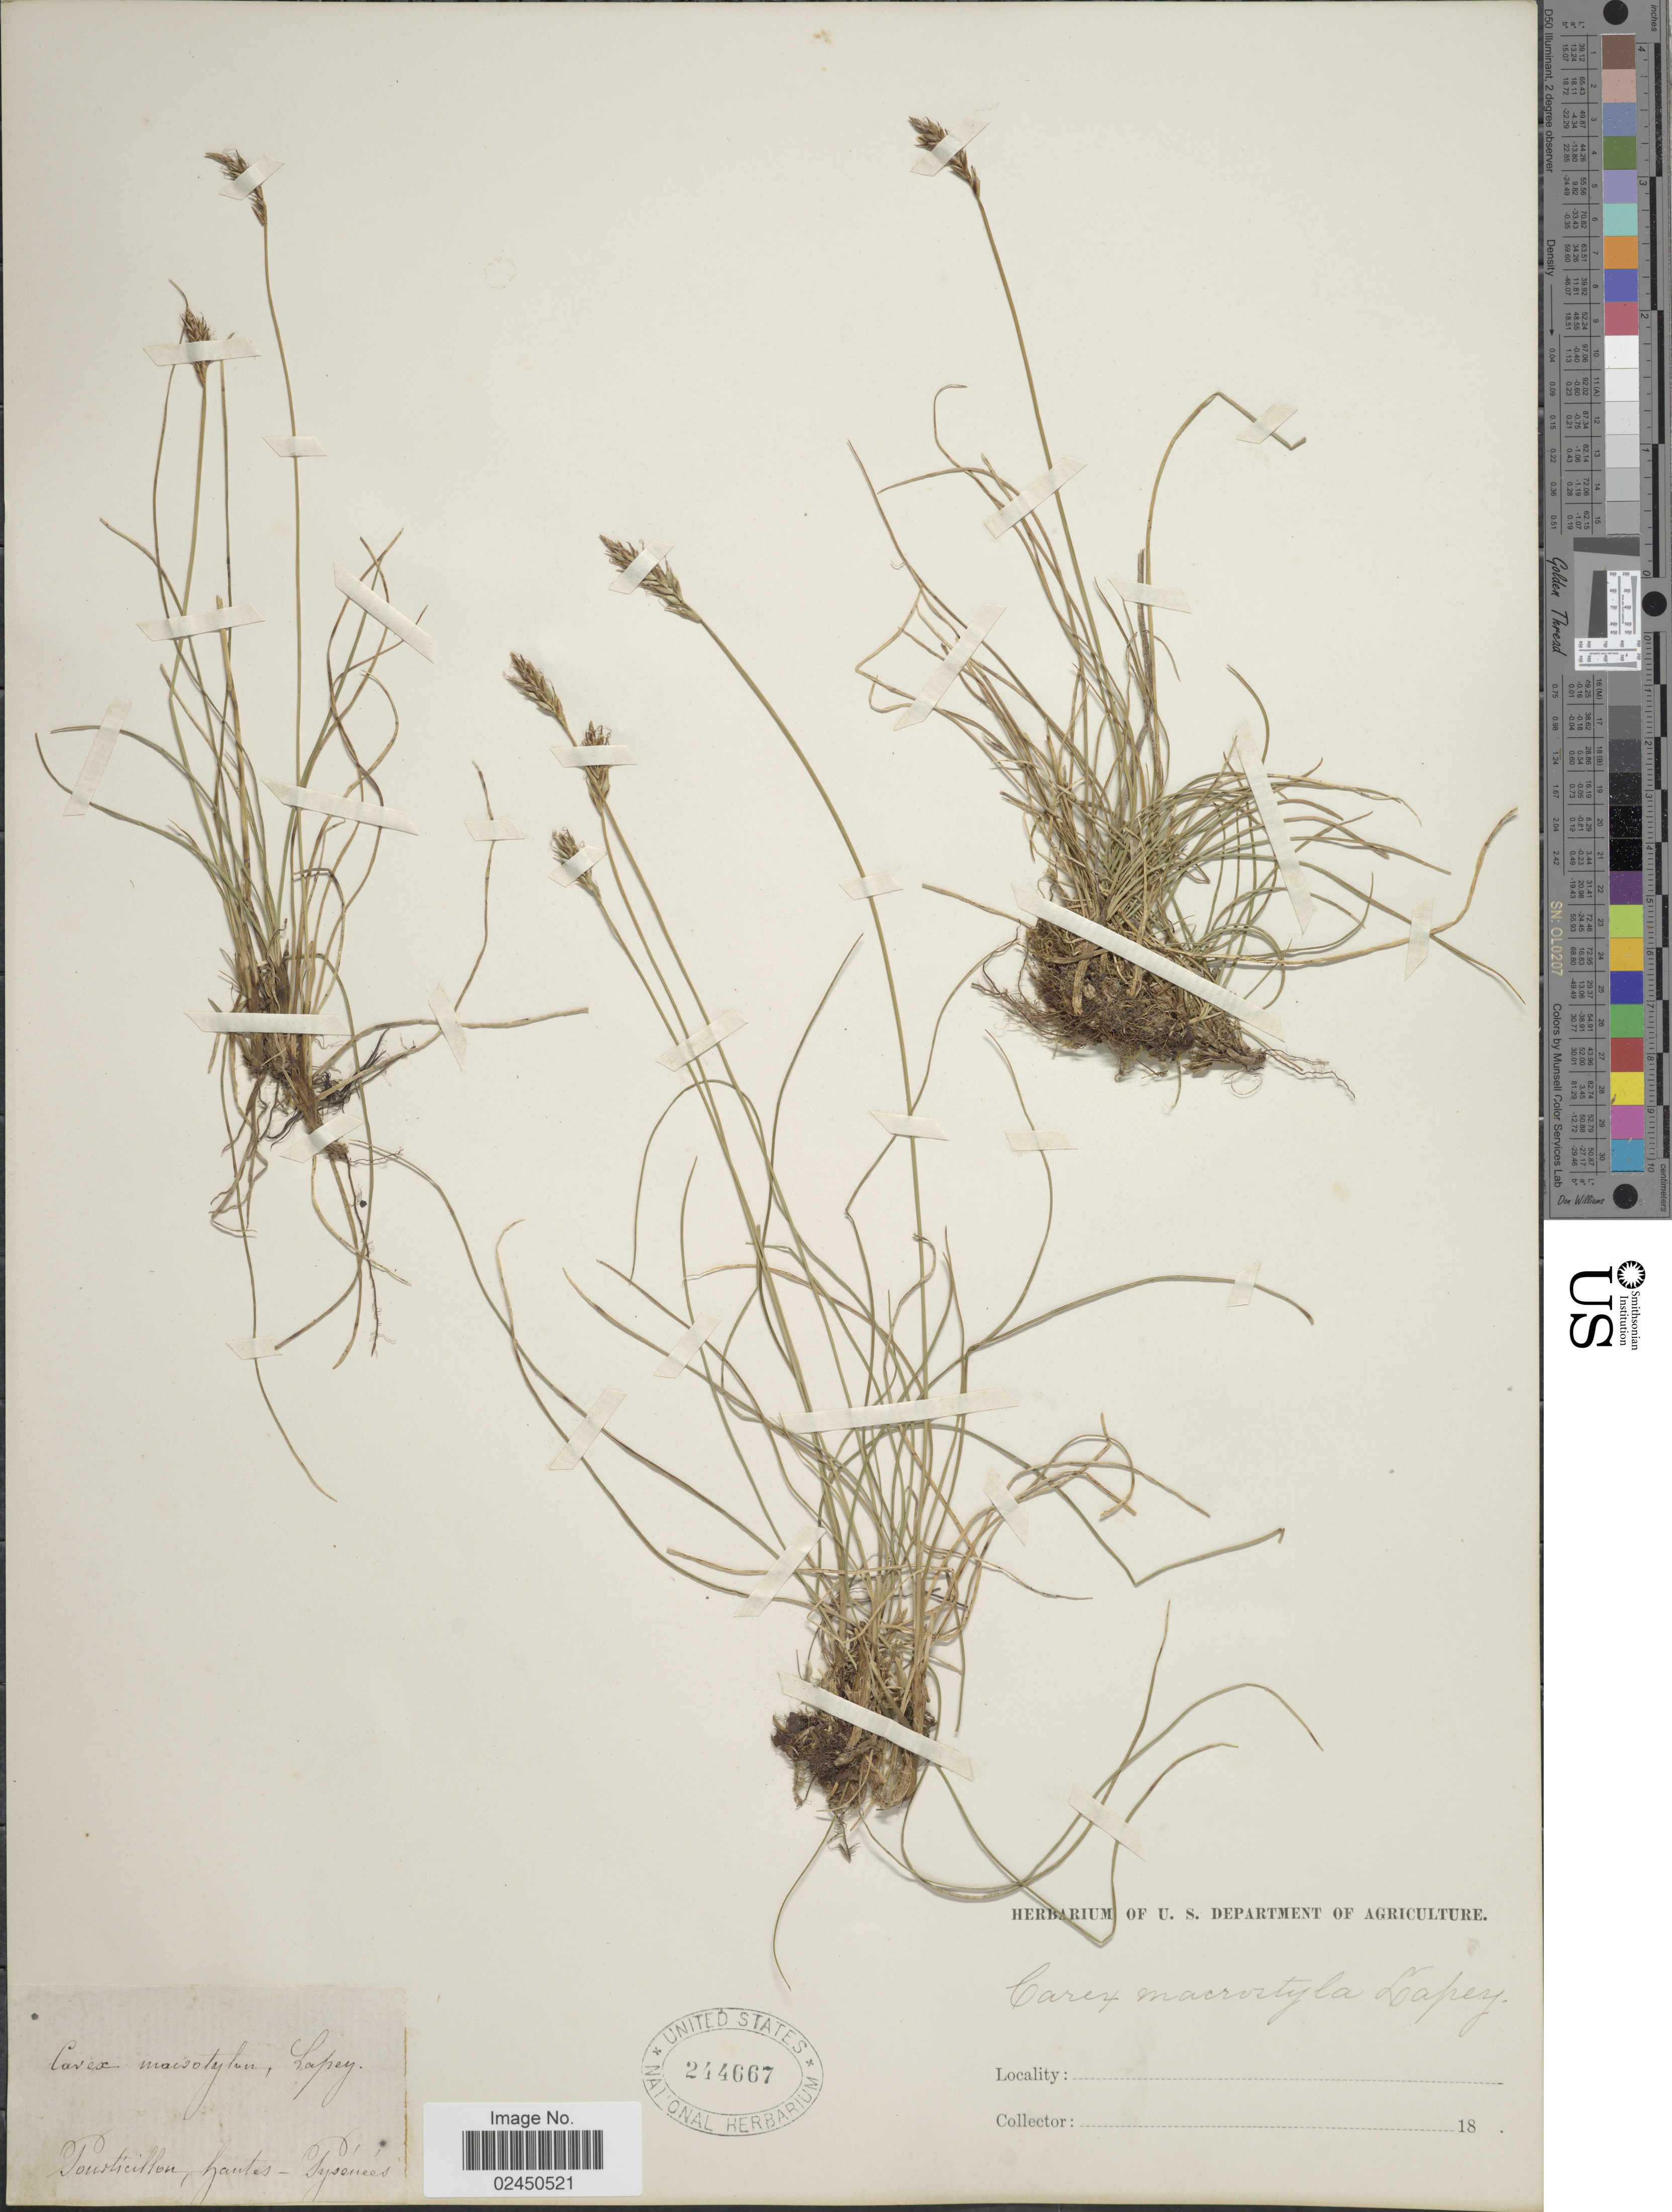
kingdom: Plantae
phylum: Tracheophyta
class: Liliopsida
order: Poales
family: Cyperaceae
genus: Carex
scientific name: Carex macrostylos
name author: Lapeyr.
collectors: ex herb. U. S. Department of Agriculture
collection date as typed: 18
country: France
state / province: Occitanie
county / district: Hautes-Pyrénées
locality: Pourticillon hautes-Pyrenees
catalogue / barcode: US 244667